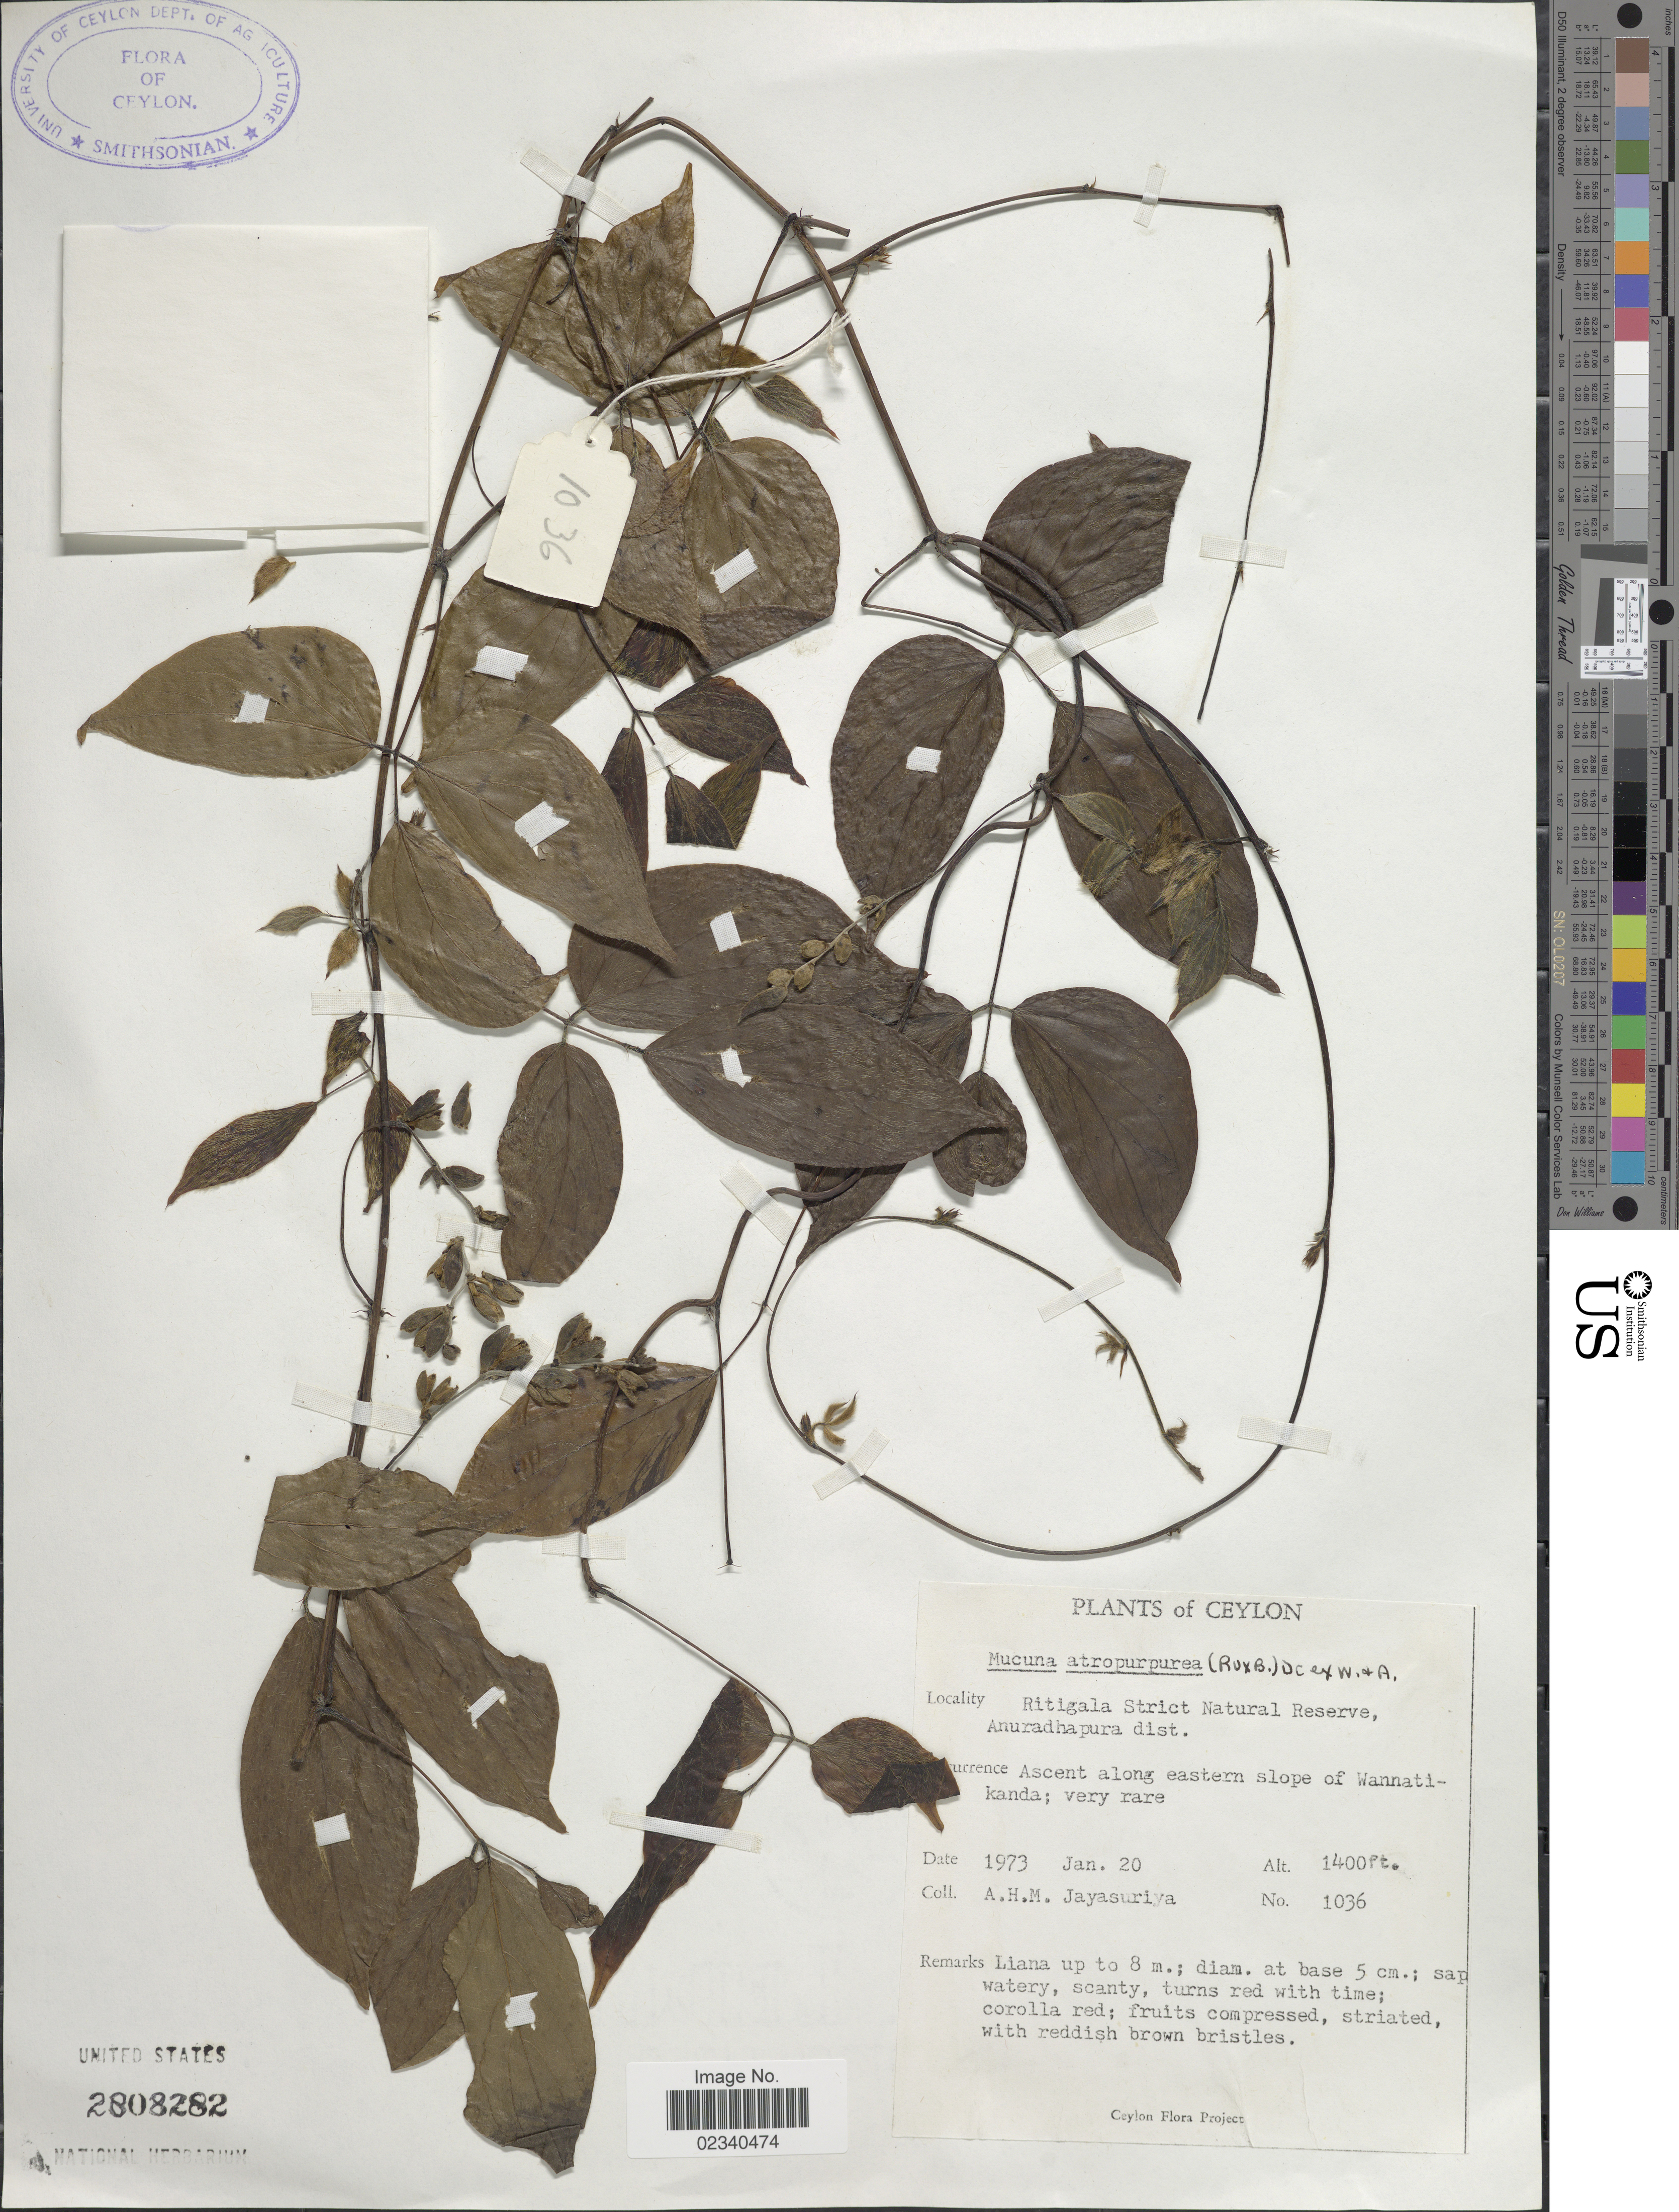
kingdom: Plantae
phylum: Tracheophyta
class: Magnoliopsida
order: Fabales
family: Fabaceae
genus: Mucuna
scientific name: Mucuna atropurpurea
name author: (Roxb.) DC.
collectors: A. H. Jayasuriya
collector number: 1036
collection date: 1973-01-20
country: Sri Lanka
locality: Ceylon. Ritigala Strict Natural Reserve, Anuradhapura dist. Ascent along eastern slope of Wannatikanda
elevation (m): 427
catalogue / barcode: US 2808282